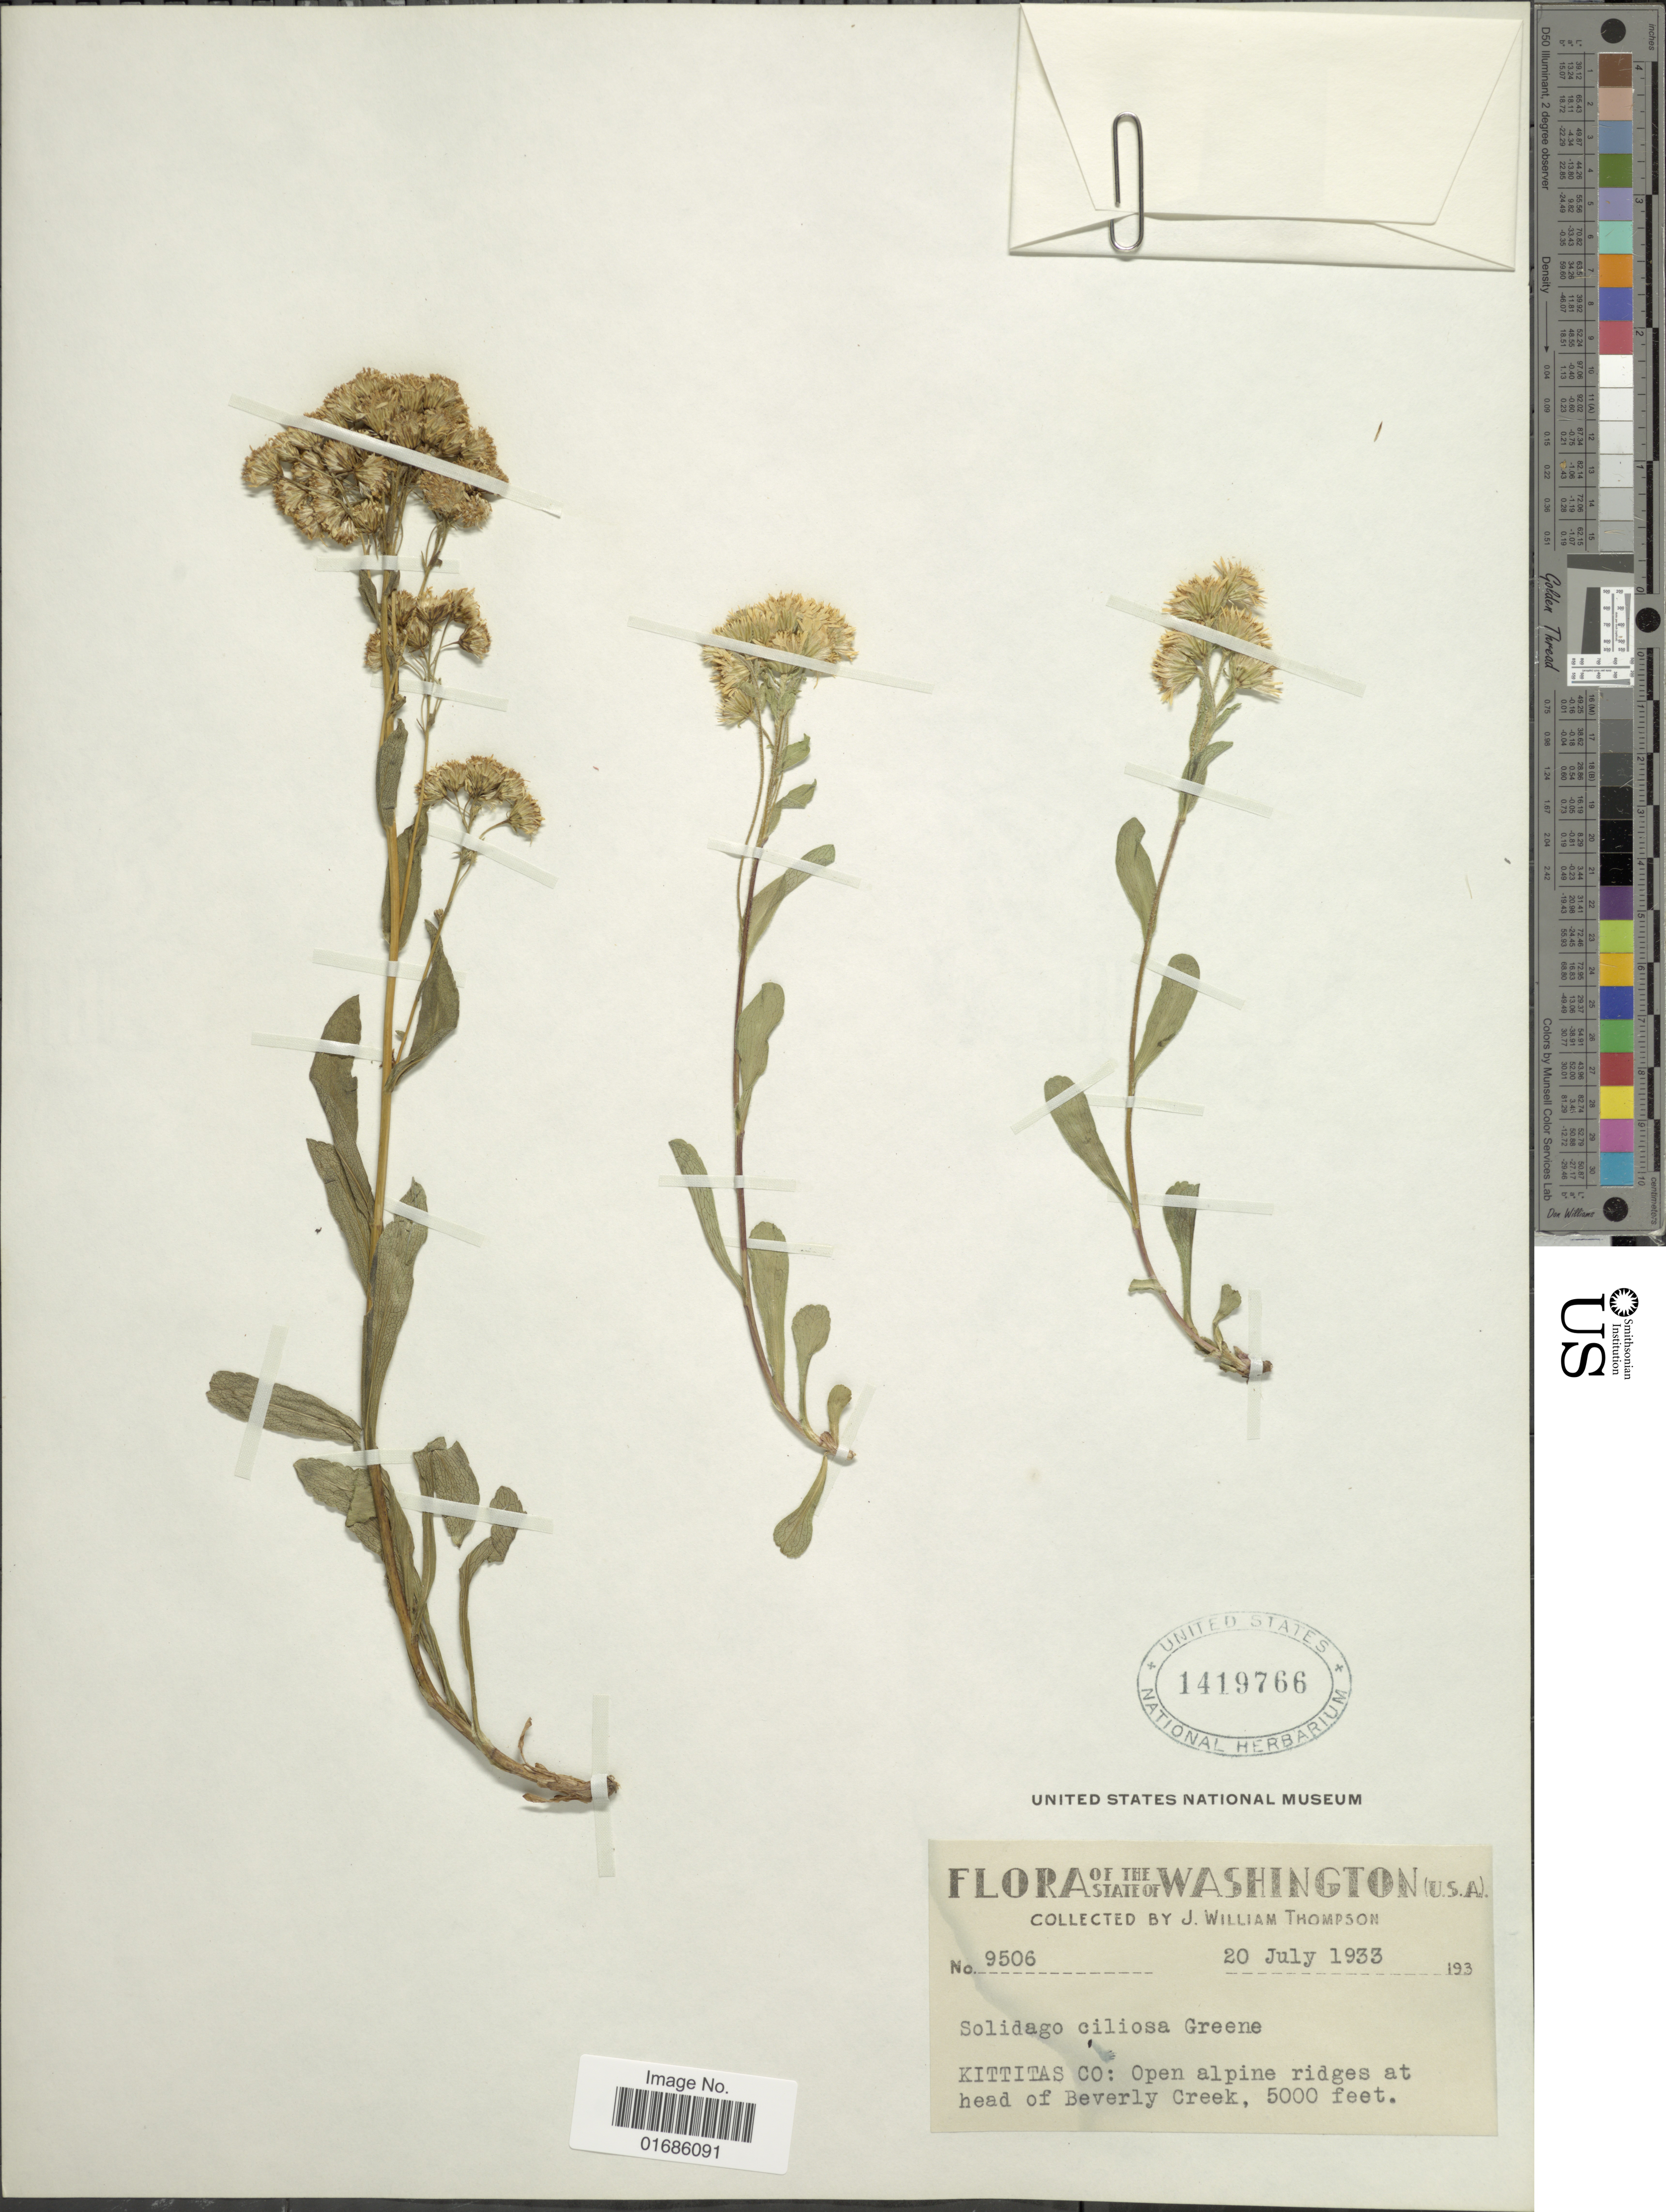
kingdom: Plantae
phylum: Tracheophyta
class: Magnoliopsida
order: Asterales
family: Asteraceae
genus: Solidago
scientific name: Solidago ciliosa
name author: Greene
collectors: J. W. Thompson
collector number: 9506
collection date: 1933-07-20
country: United States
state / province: Washington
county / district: Kittitas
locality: Kittitas Co. Open alpine ridges at head of Beverly Creek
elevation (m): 1524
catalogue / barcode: US 1419766